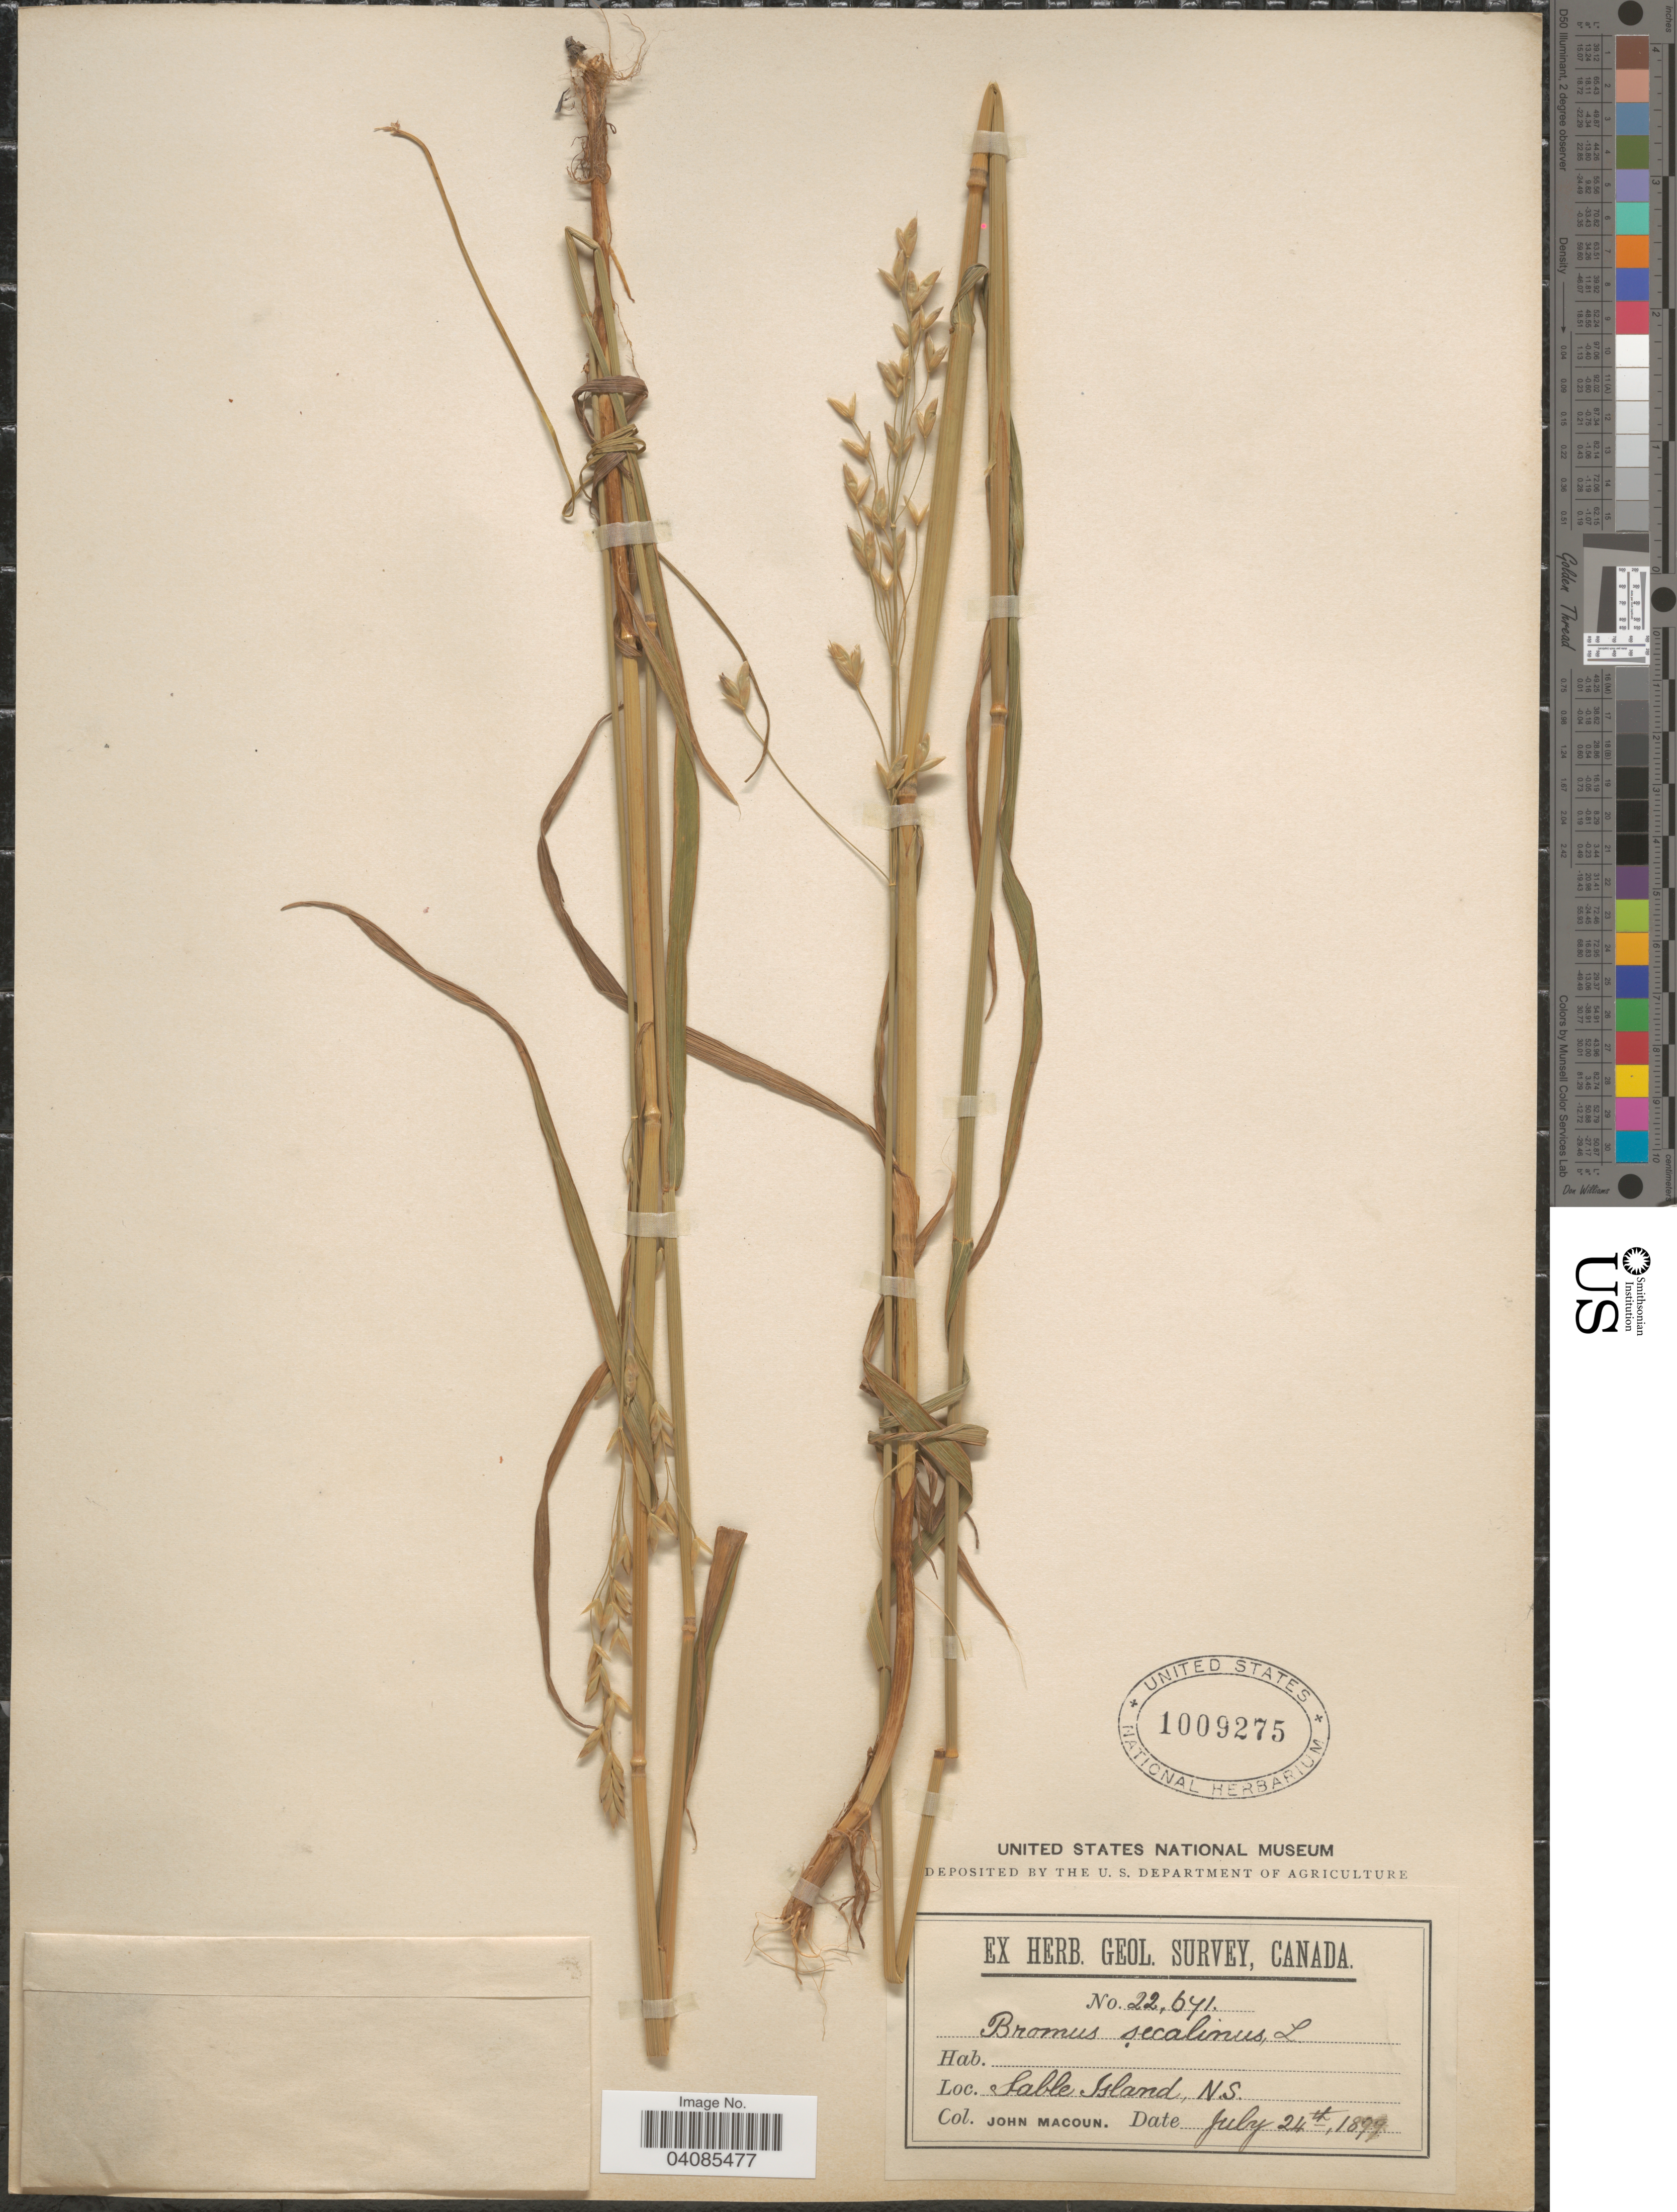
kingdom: Plantae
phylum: Tracheophyta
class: Liliopsida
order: Poales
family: Poaceae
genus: Bromus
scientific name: Bromus secalinus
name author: L.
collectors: J. Macoun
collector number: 22671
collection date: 1899-07-24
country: Canada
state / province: Nova Scotia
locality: Herb. Geol. Survey, Canada. Sable Island.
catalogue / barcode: US 1009275